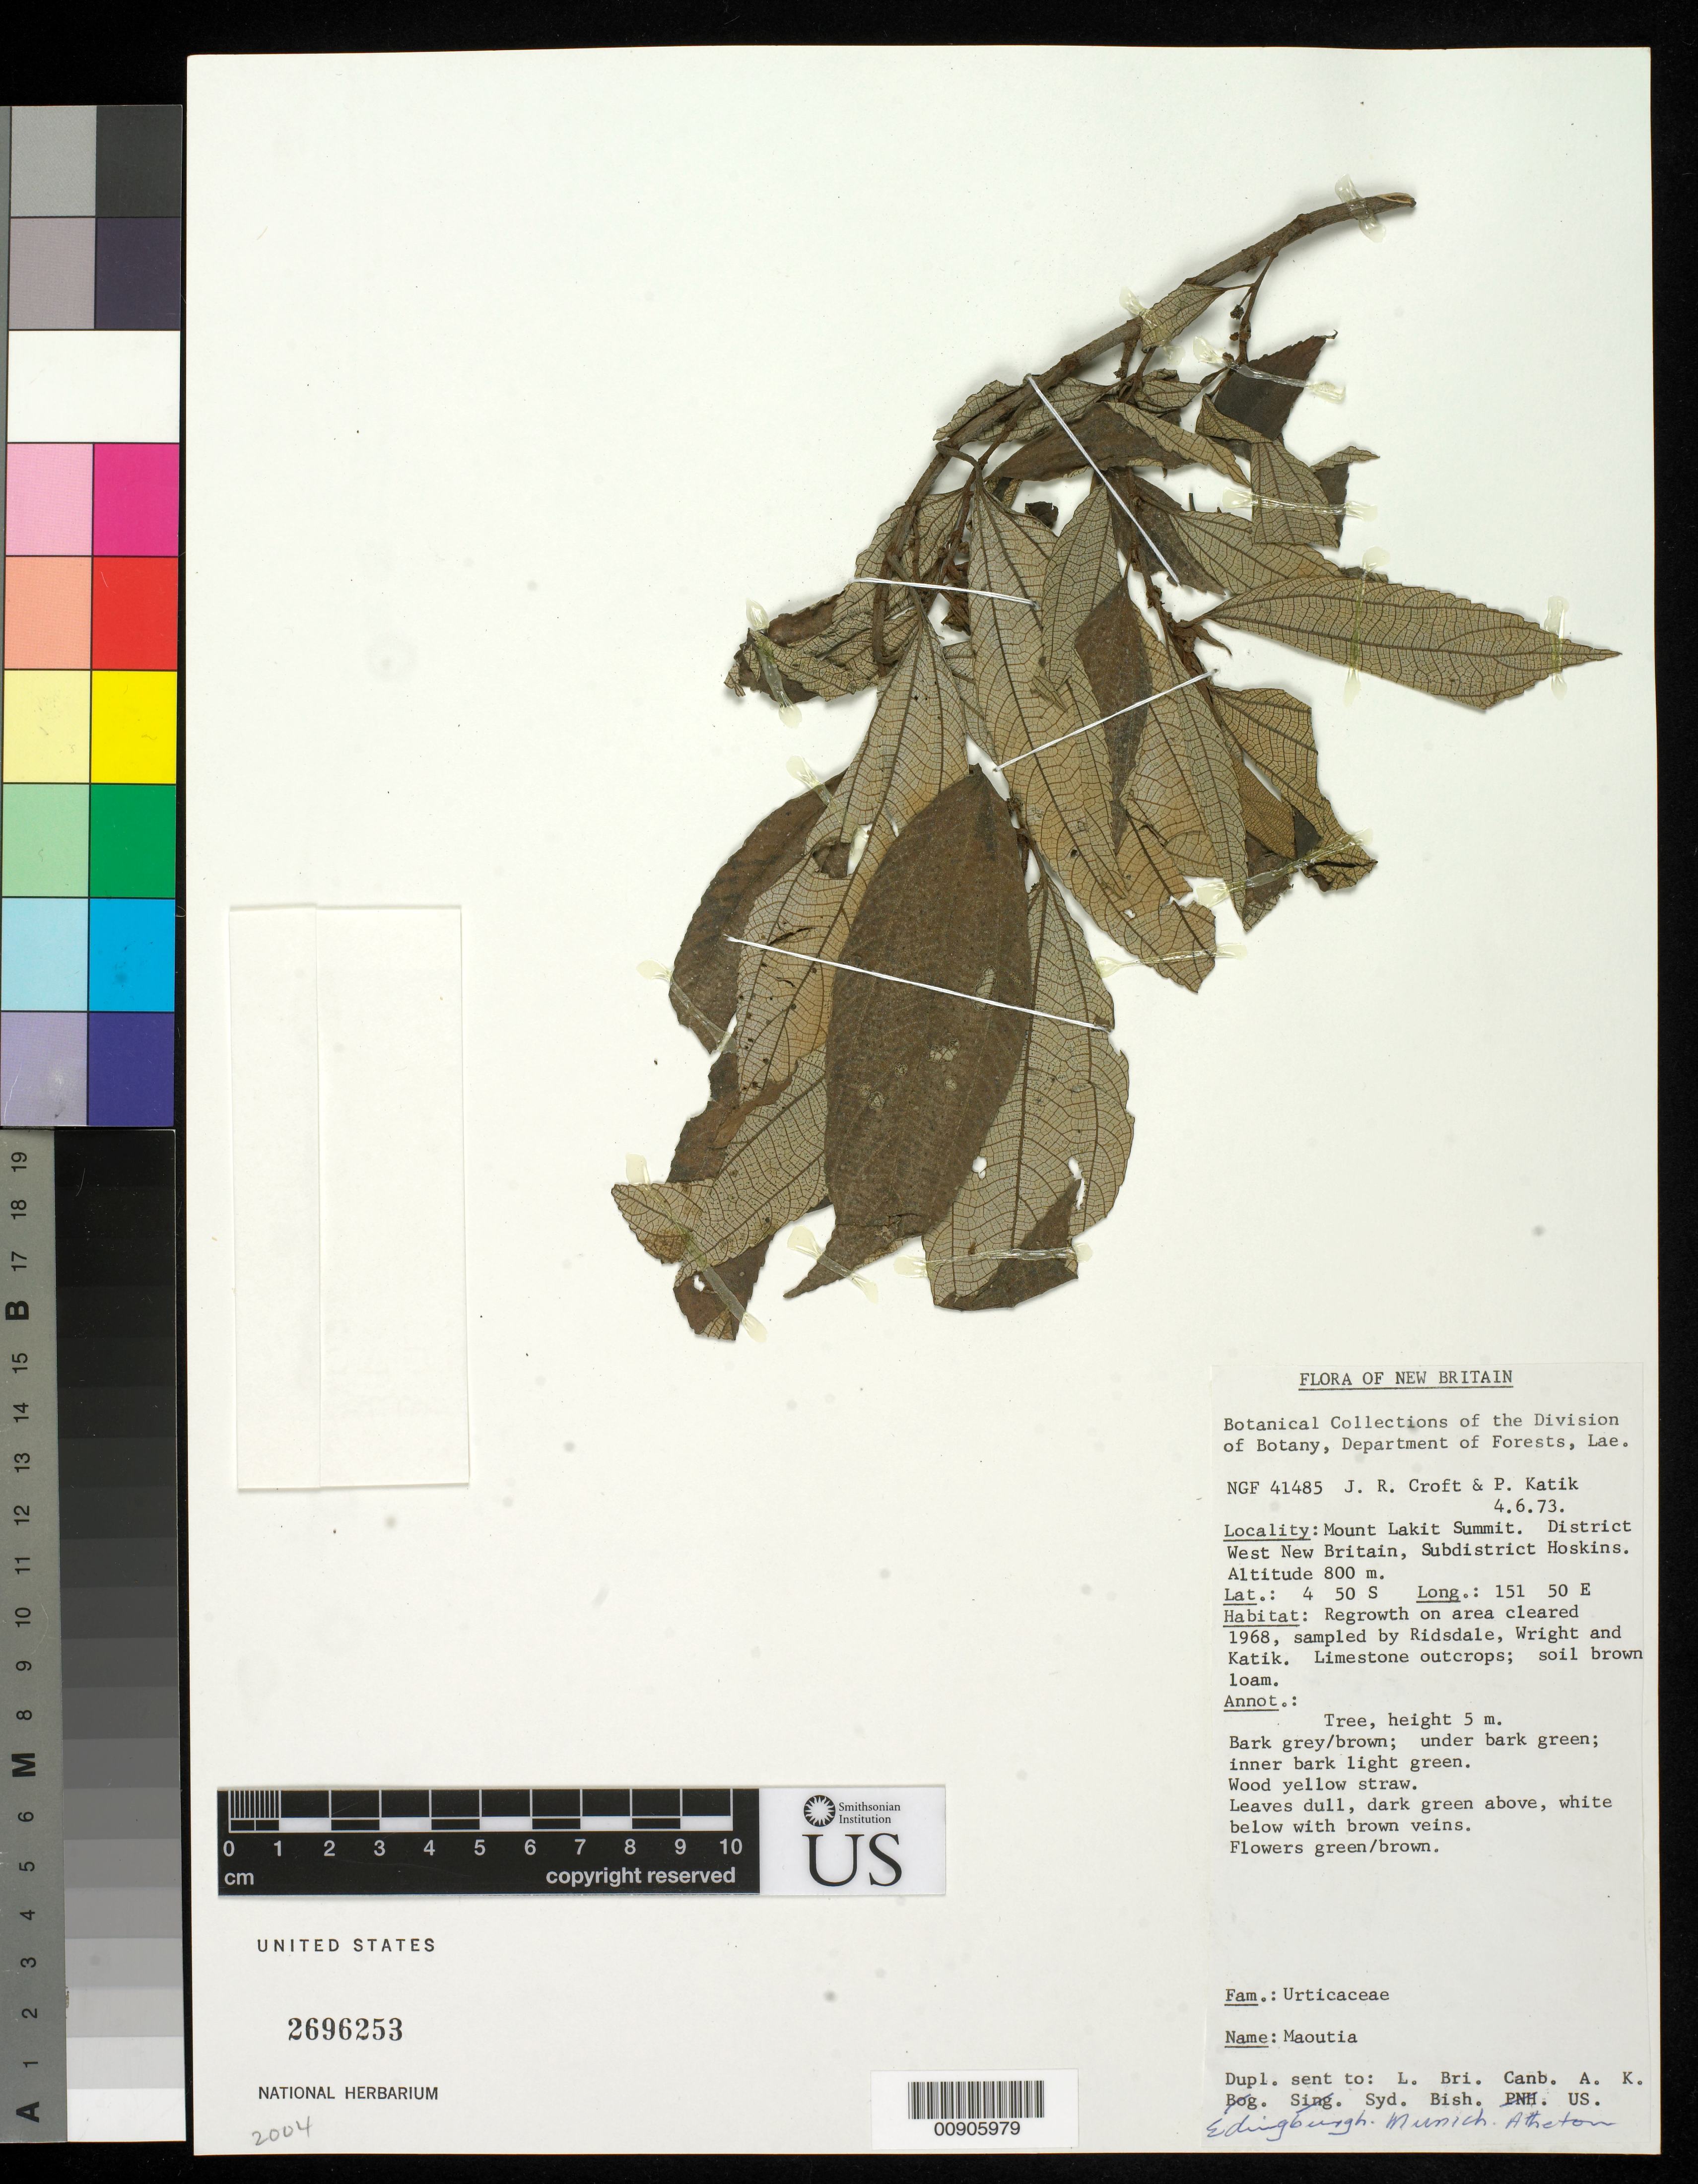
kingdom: Plantae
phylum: Tracheophyta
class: Magnoliopsida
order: Rosales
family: Urticaceae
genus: Maoutia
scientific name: Maoutia sp.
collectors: J. R. Croft & P. Katik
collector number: NGF 41485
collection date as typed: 04 Jun 1973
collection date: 1973-06-04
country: Papua New Guinea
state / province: West New Britain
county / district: Hoskins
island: New Britain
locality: Mount Lakit Summit. District West New Britain, Subdistrict Hoskins.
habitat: Regrowth on area cleared 1968, sampled by 10003060, Wright, and Katik. Limestone outcrops; soil brown loam.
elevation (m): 800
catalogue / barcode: US 2696253